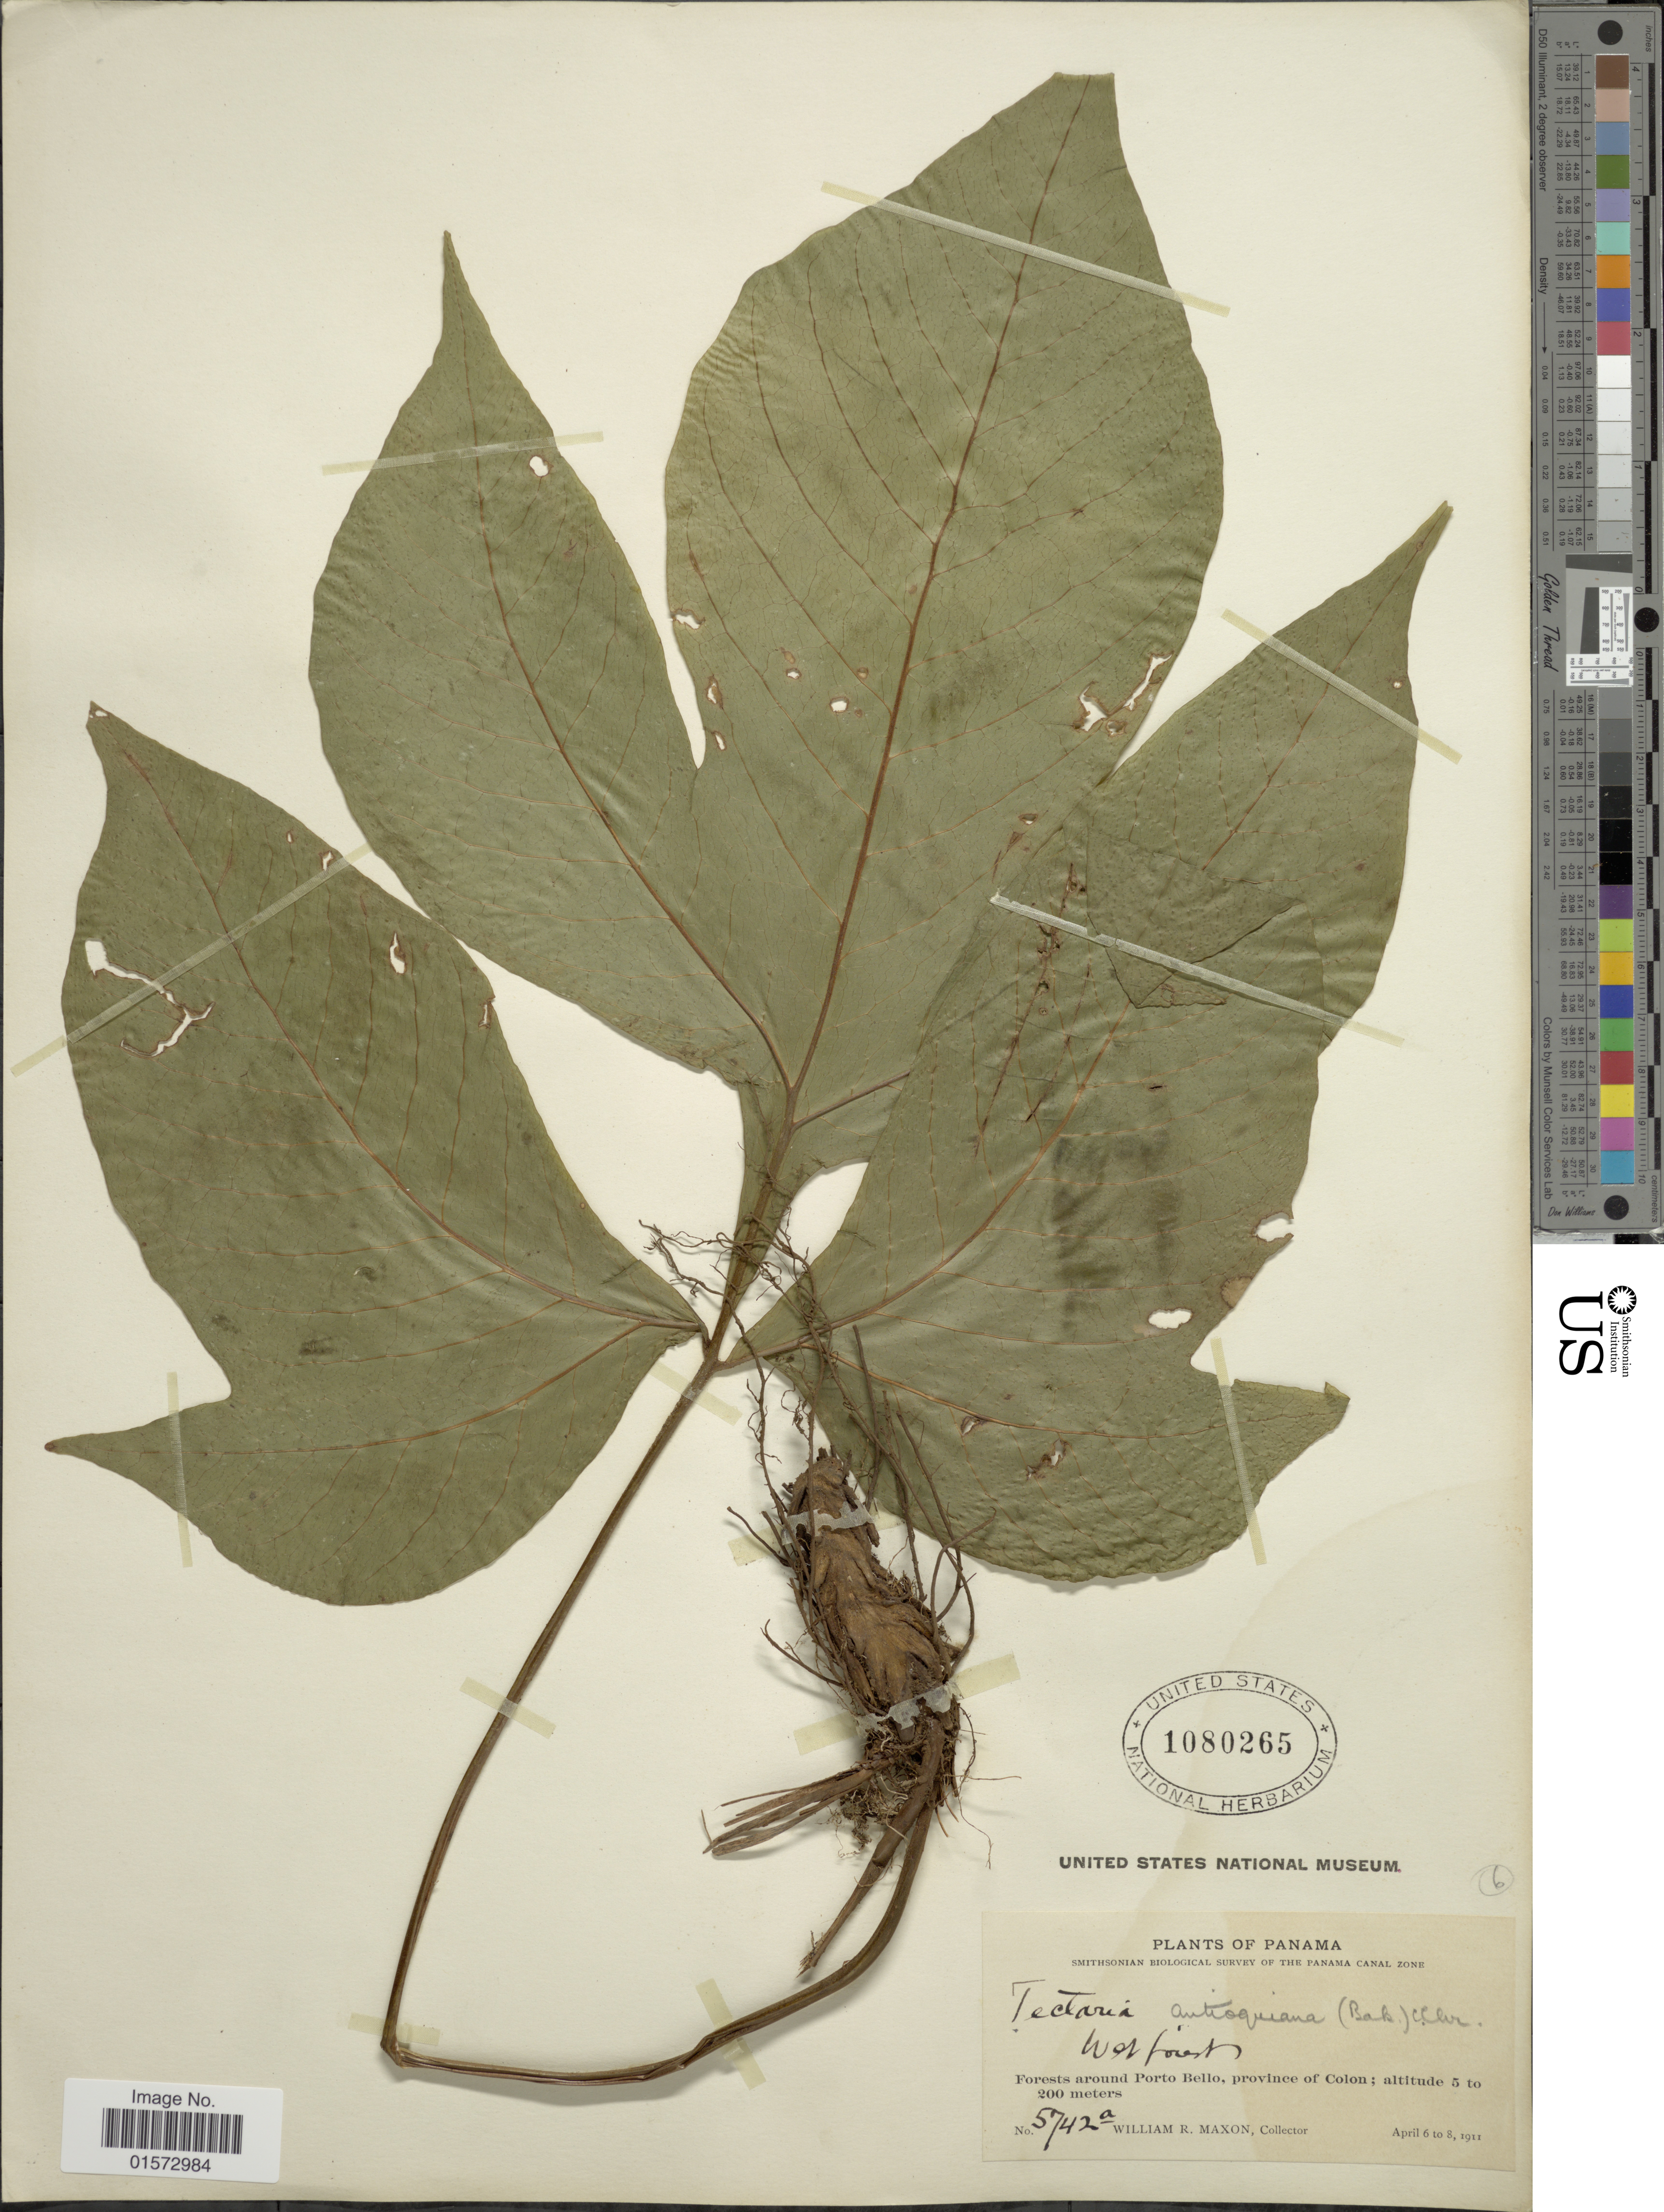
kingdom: Plantae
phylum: Tracheophyta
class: Polypodiopsida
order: Polypodiales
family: Tectariaceae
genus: Tectaria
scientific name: Tectaria antioquiana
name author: (Baker) C. Chr.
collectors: W. R. Maxon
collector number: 5742a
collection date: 1911-04-06/1911-04-08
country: Panama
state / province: Colón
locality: Forests around Porto Bello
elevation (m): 5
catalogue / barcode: US 1080265